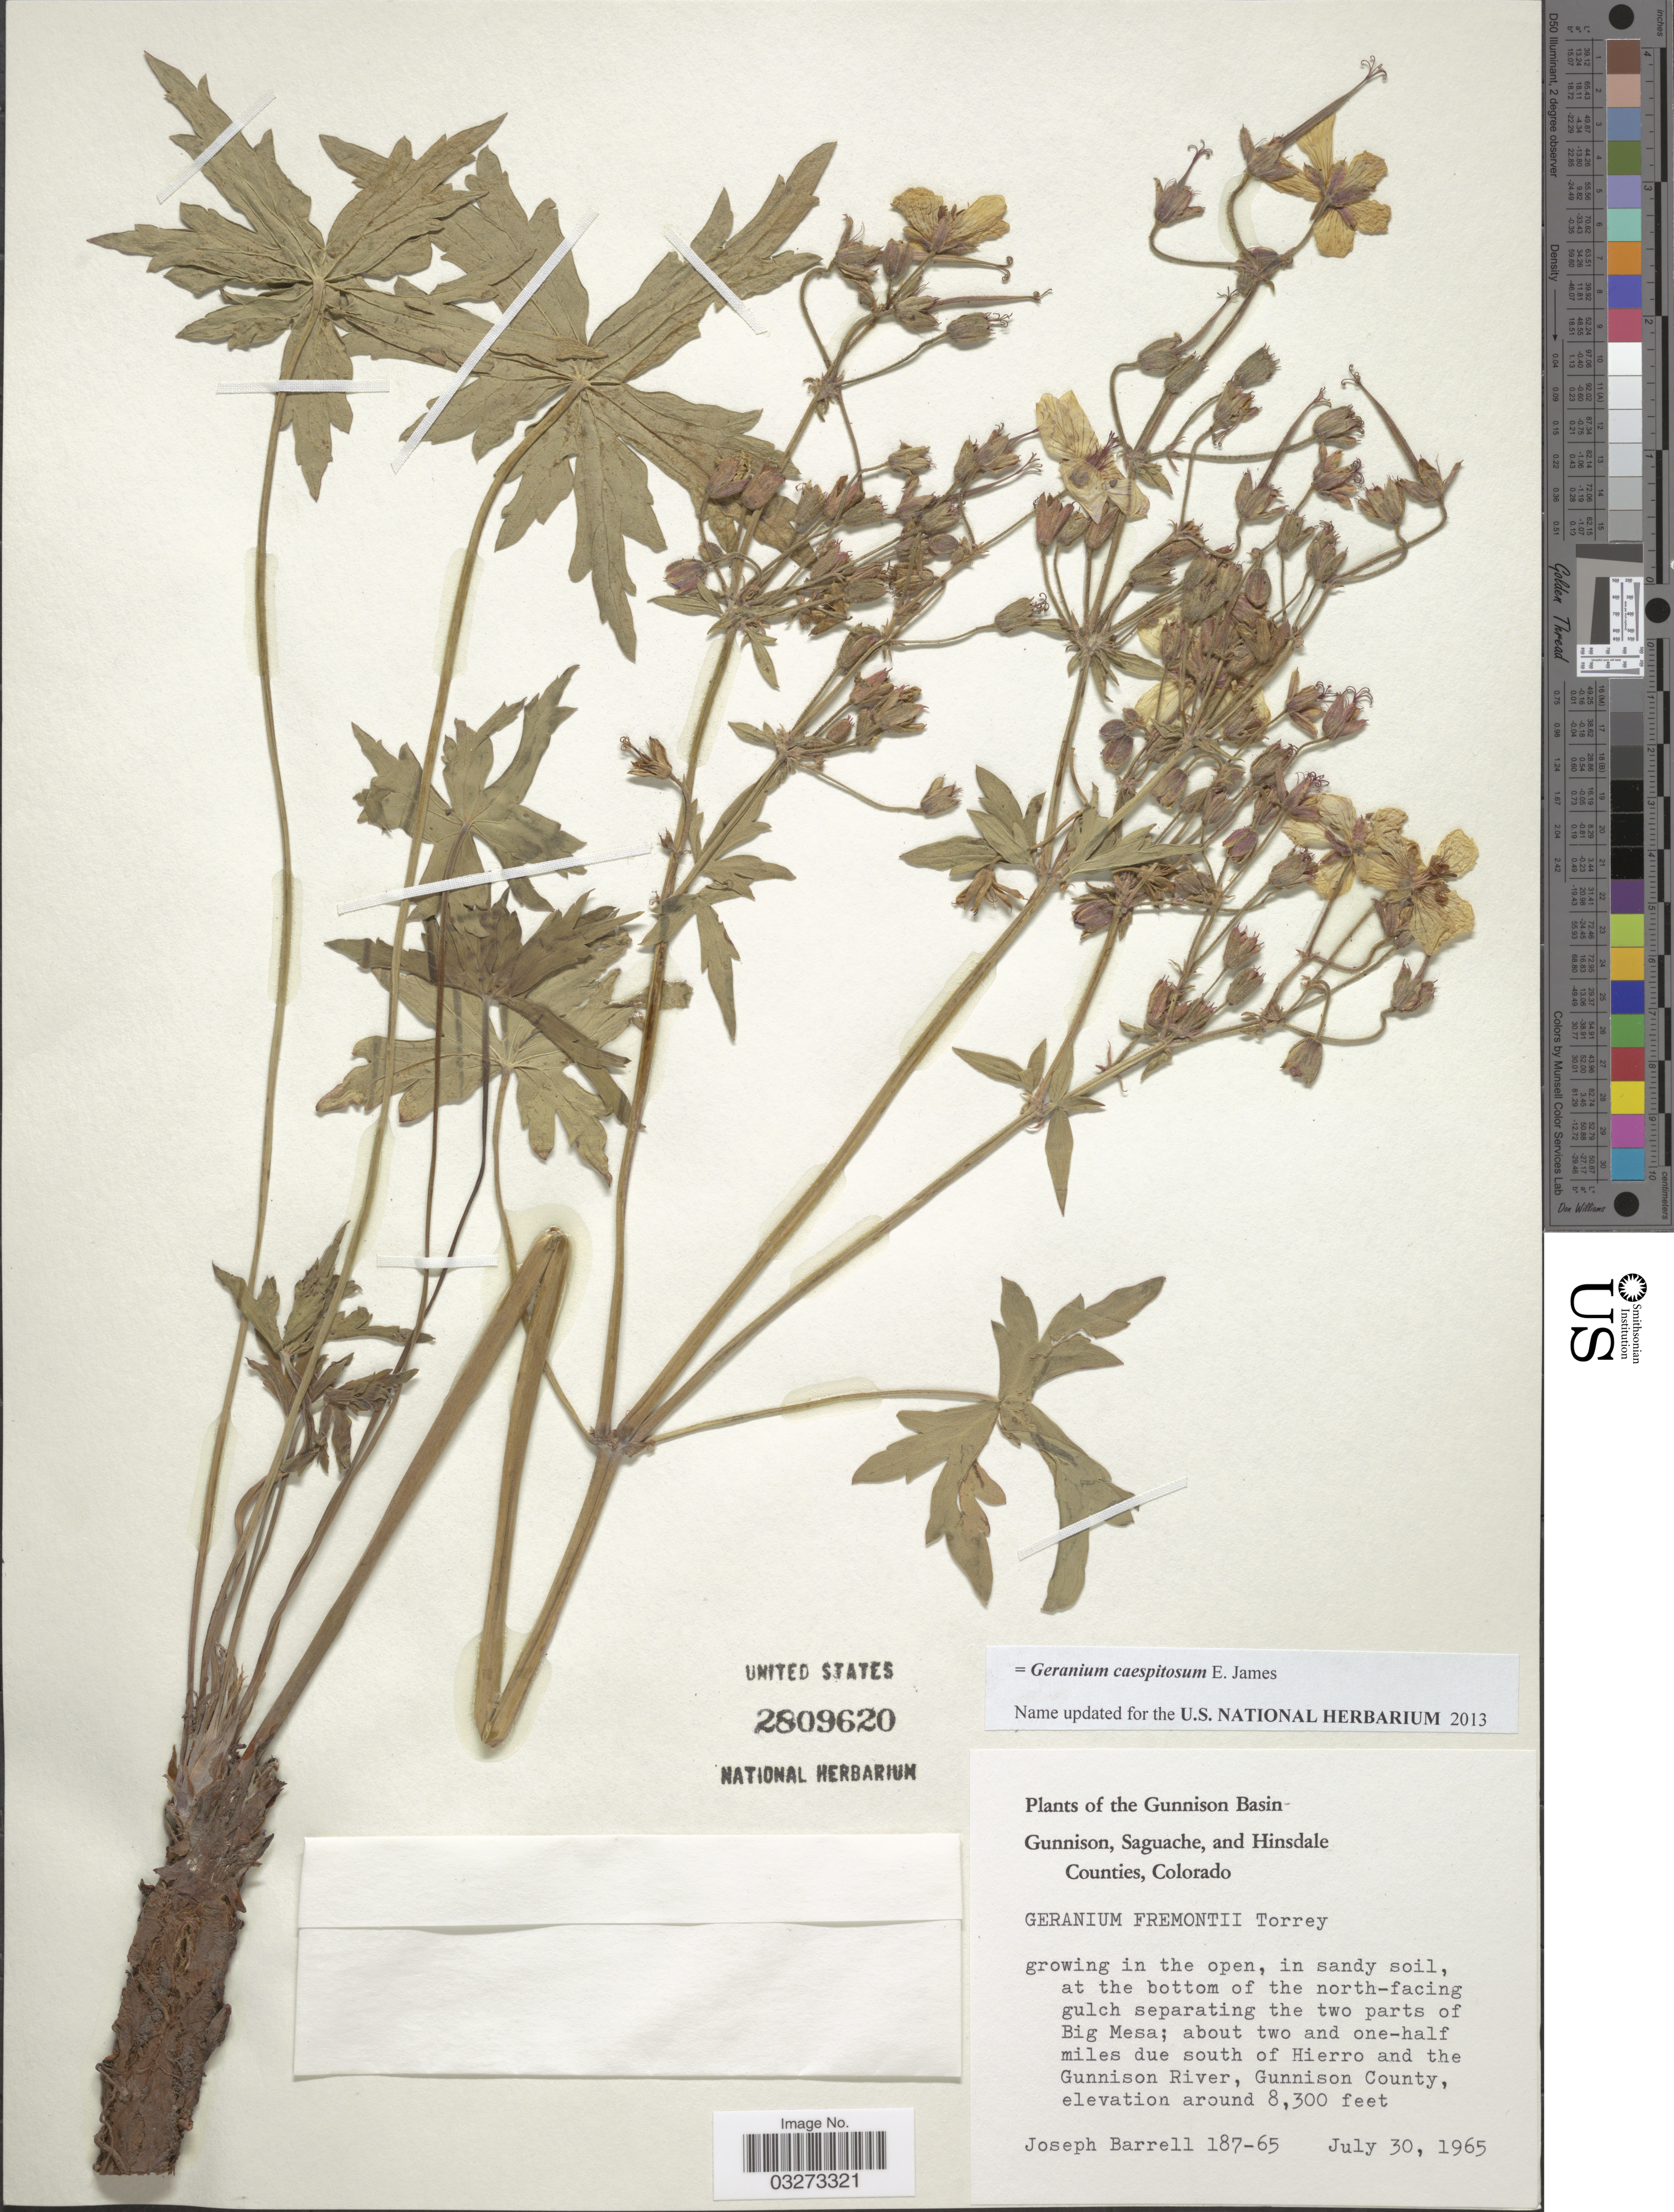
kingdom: Plantae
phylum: Tracheophyta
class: Magnoliopsida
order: Geraniales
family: Geraniaceae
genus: Geranium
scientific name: Geranium caespitosum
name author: E. James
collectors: J. Barrell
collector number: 187-65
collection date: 1965-07-30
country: United States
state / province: Colorado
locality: The Gunnison Basin. At the bottom of the north-facing gulch separating the two parts of Big Mesa; about two and one-half miles due south of Hierro and the Gunnison River, Gunnison County.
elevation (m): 2530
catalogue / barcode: US 2809620